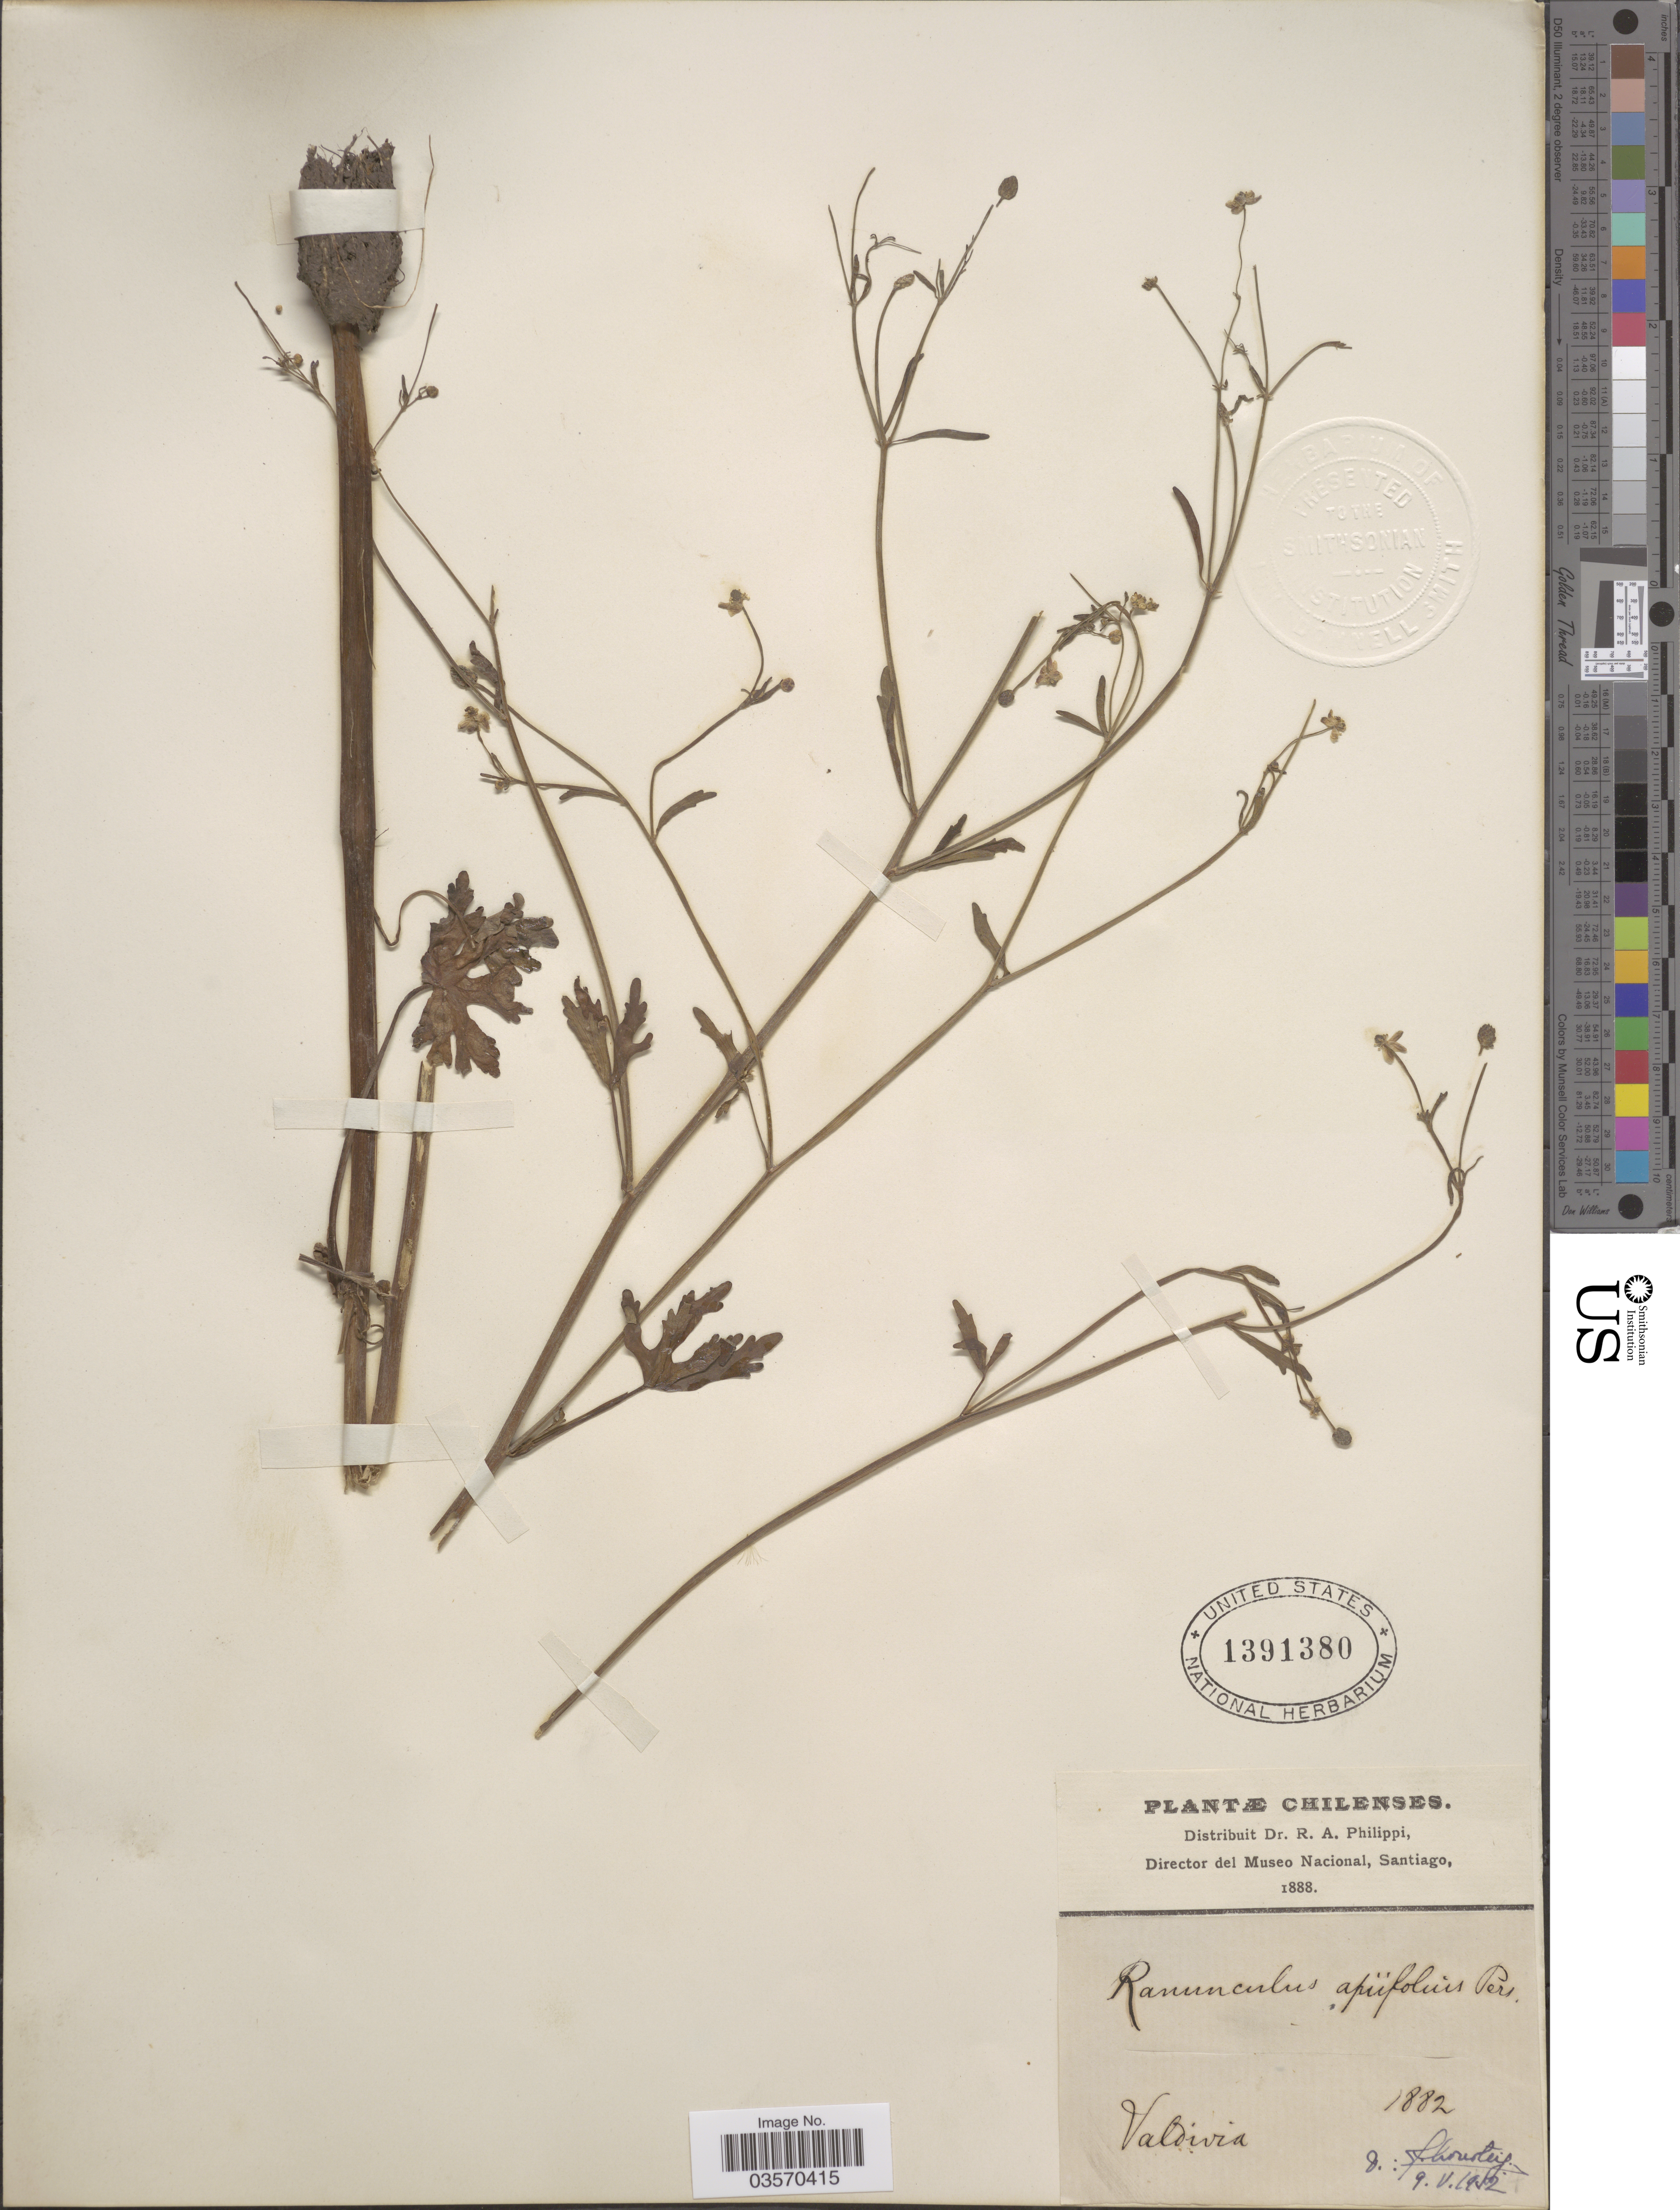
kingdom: Plantae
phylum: Tracheophyta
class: Magnoliopsida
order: Ranunculales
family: Ranunculaceae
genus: Ranunculus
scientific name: Ranunculus apiifolius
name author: Pers.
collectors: ex. herb. R.A. Philippi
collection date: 1882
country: Chile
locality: Valdivia.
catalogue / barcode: US 1391380